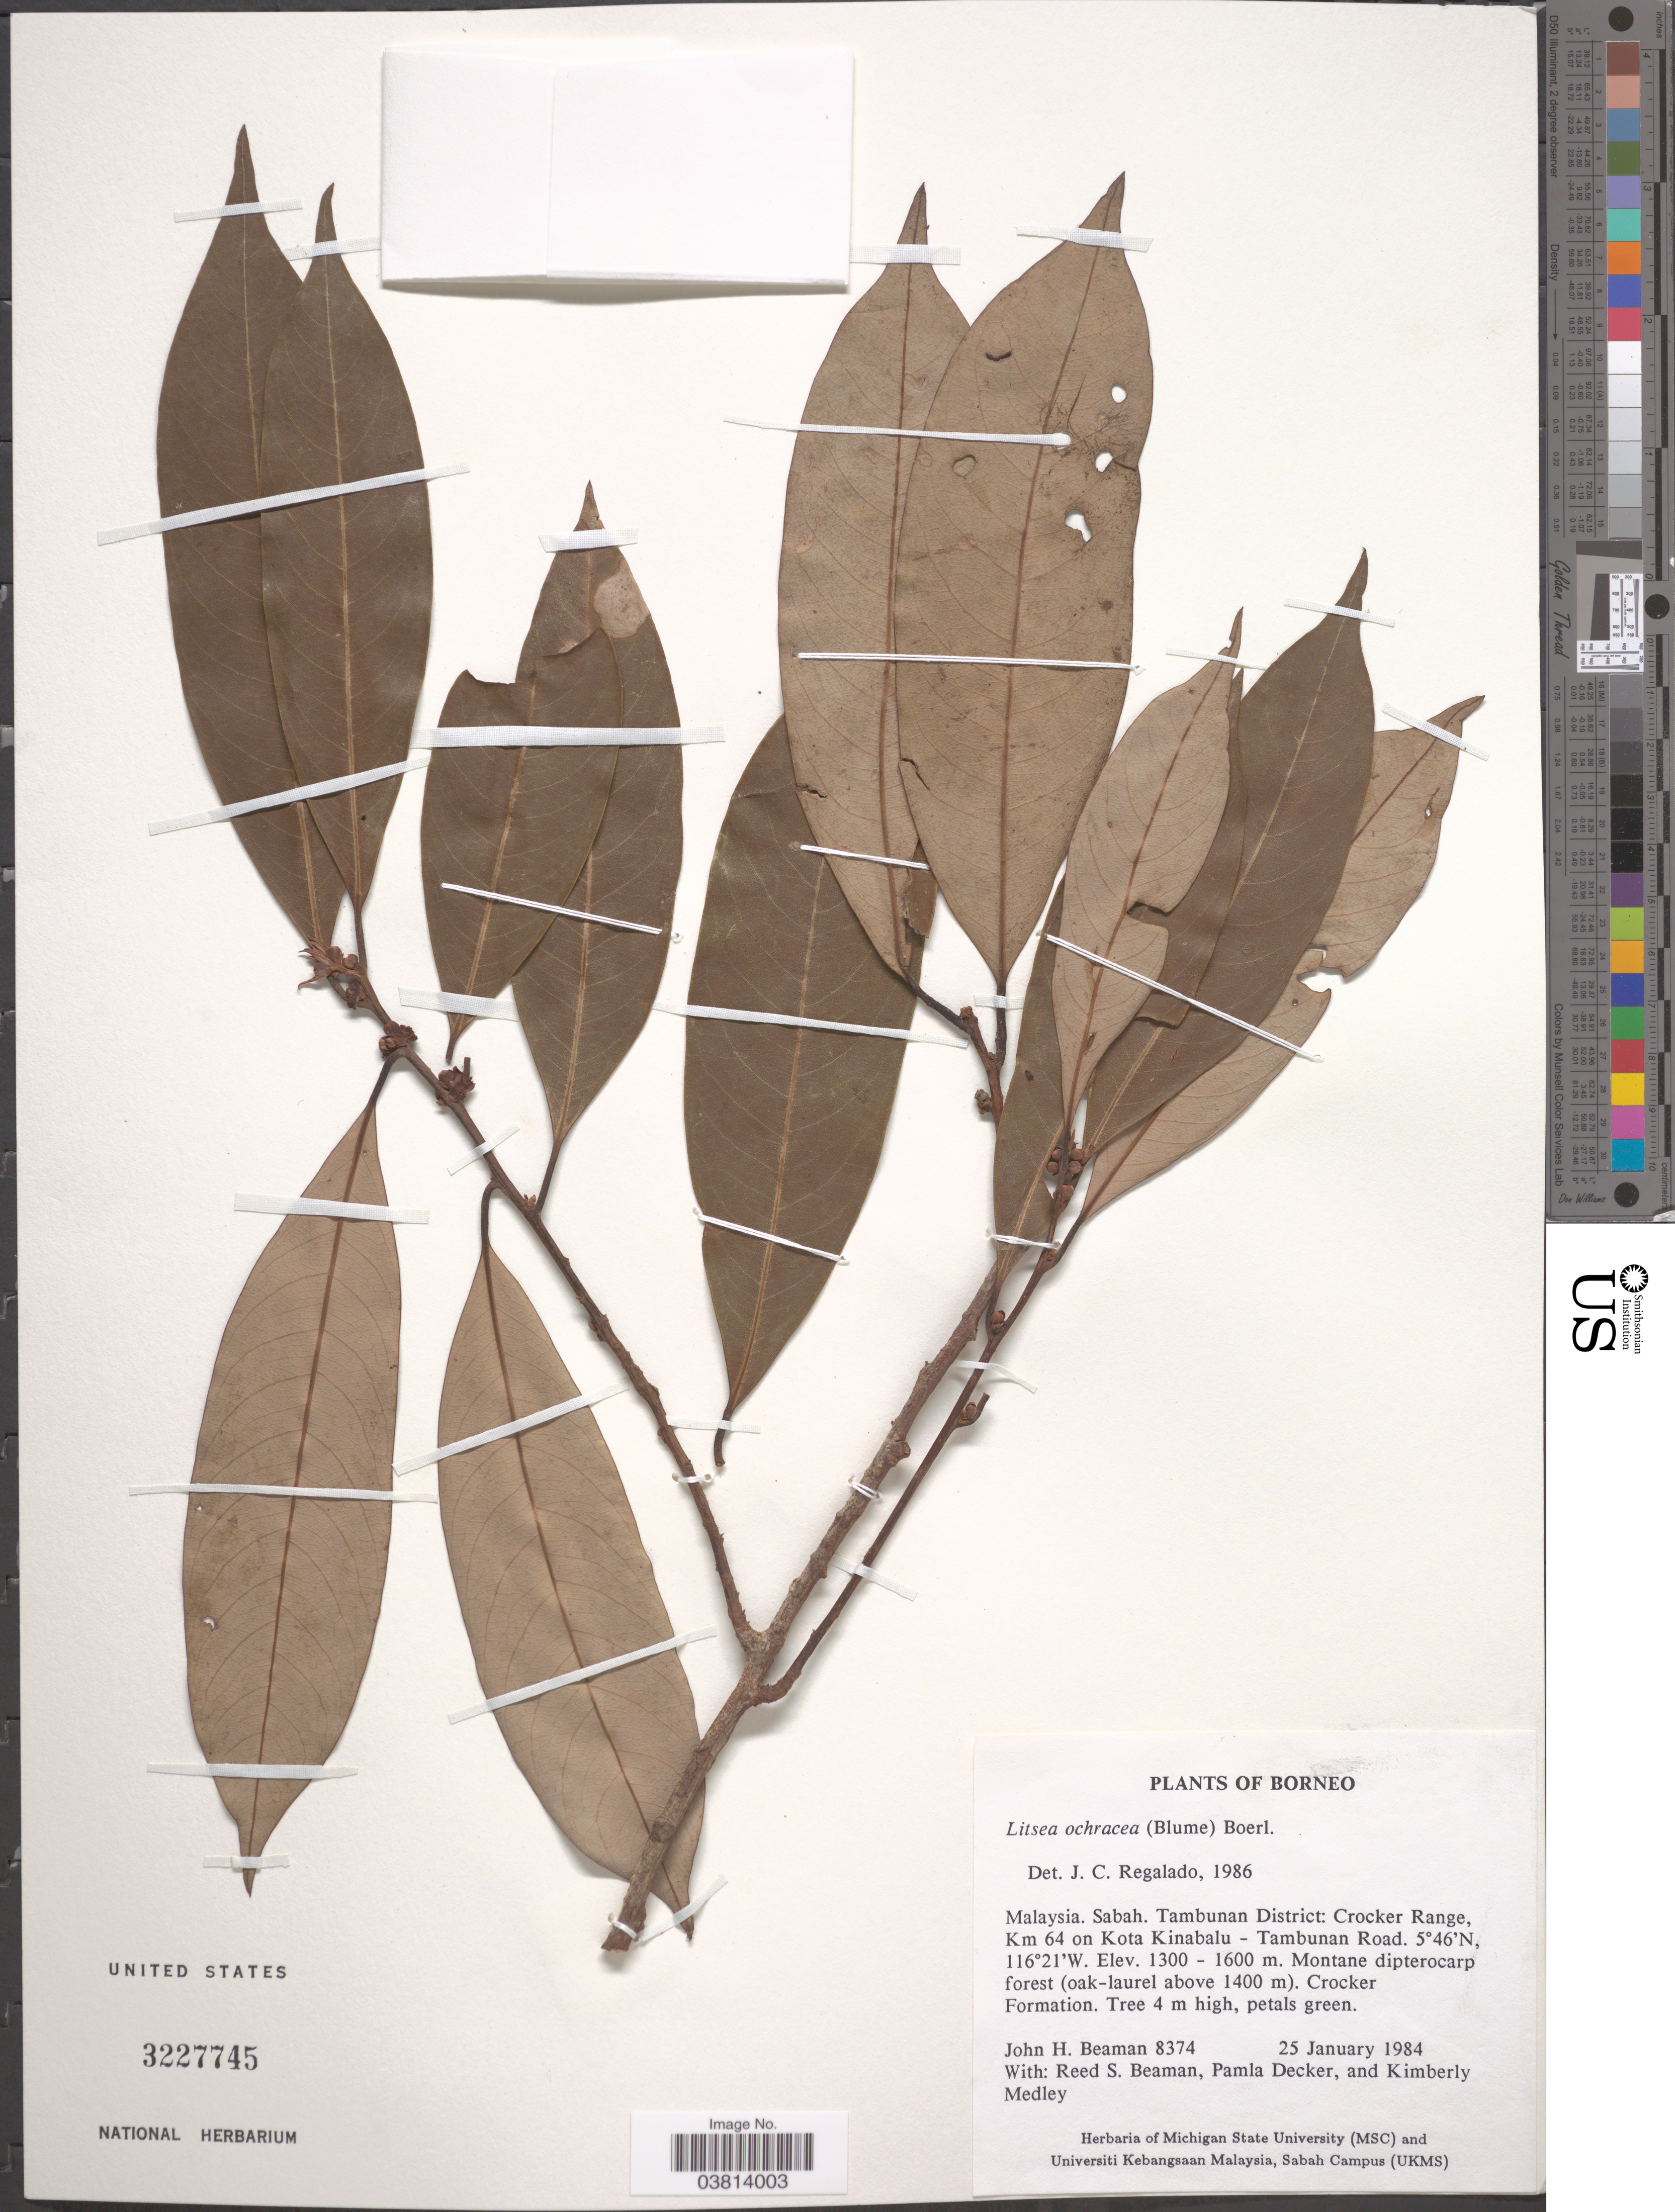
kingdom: Plantae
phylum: Tracheophyta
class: Magnoliopsida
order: Laurales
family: Lauraceae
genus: Litsea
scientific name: Litsea accedens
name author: (Blume) Boerl.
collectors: J. H. Beaman, R. S. Beaman, P. Decker & K. Medley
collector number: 8374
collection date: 1984-01-25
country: Malaysia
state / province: Sabah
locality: Borneo. Tambunan District: Crocker Range, Km 64 on Kota Kinabalu - Tambunan Road.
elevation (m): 1300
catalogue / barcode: US 3227745